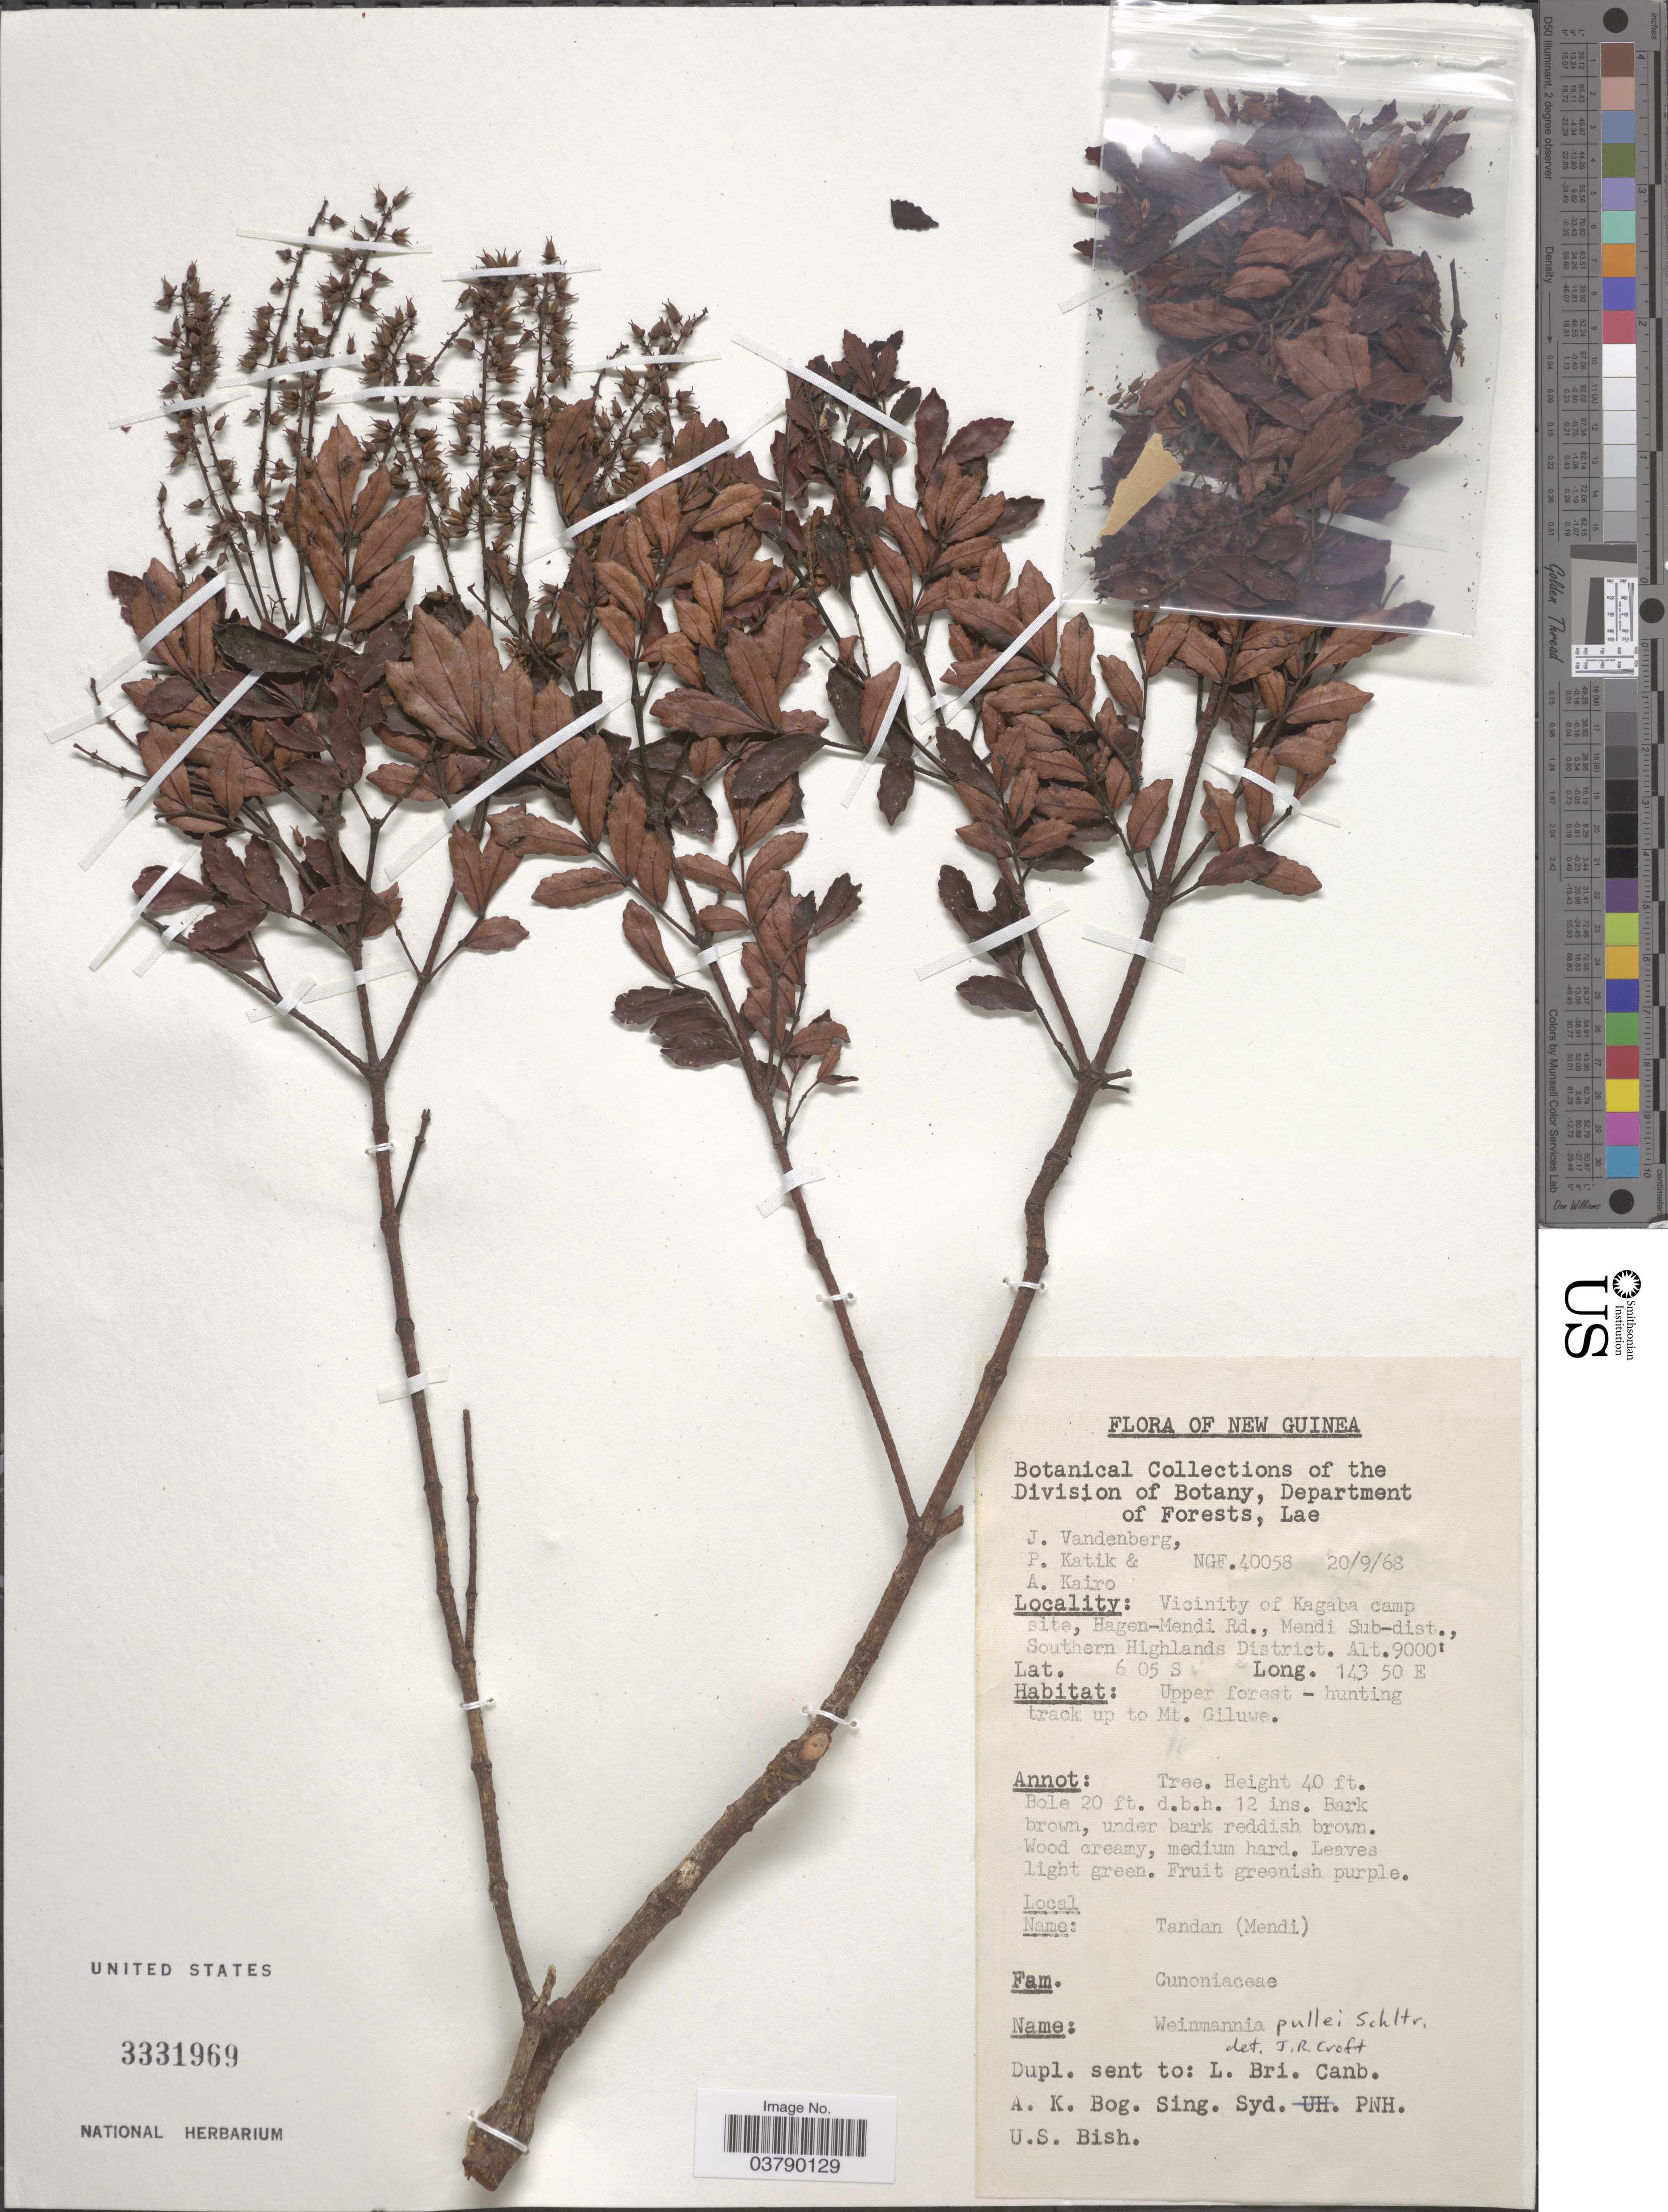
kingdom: Plantae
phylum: Tracheophyta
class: Magnoliopsida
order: Oxalidales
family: Cunoniaceae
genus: Pterophylla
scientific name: Pterophylla pullei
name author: (Schltr.) Pillon & H.C. Hopkins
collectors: J. Vandenberg, P. Katik & A. Kairo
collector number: NGF 40058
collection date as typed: Transcribed d/m/y: 20/9/68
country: Papua New Guinea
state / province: Southern Highlands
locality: Vicinity of new Guinea. Kagaba camp site, Hagen-Mendi Rd., Mendi Sub-dist., Southern Highlands District. upper forest - hunting track up to Mt. Giluwe.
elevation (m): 2743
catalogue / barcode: US 3331969